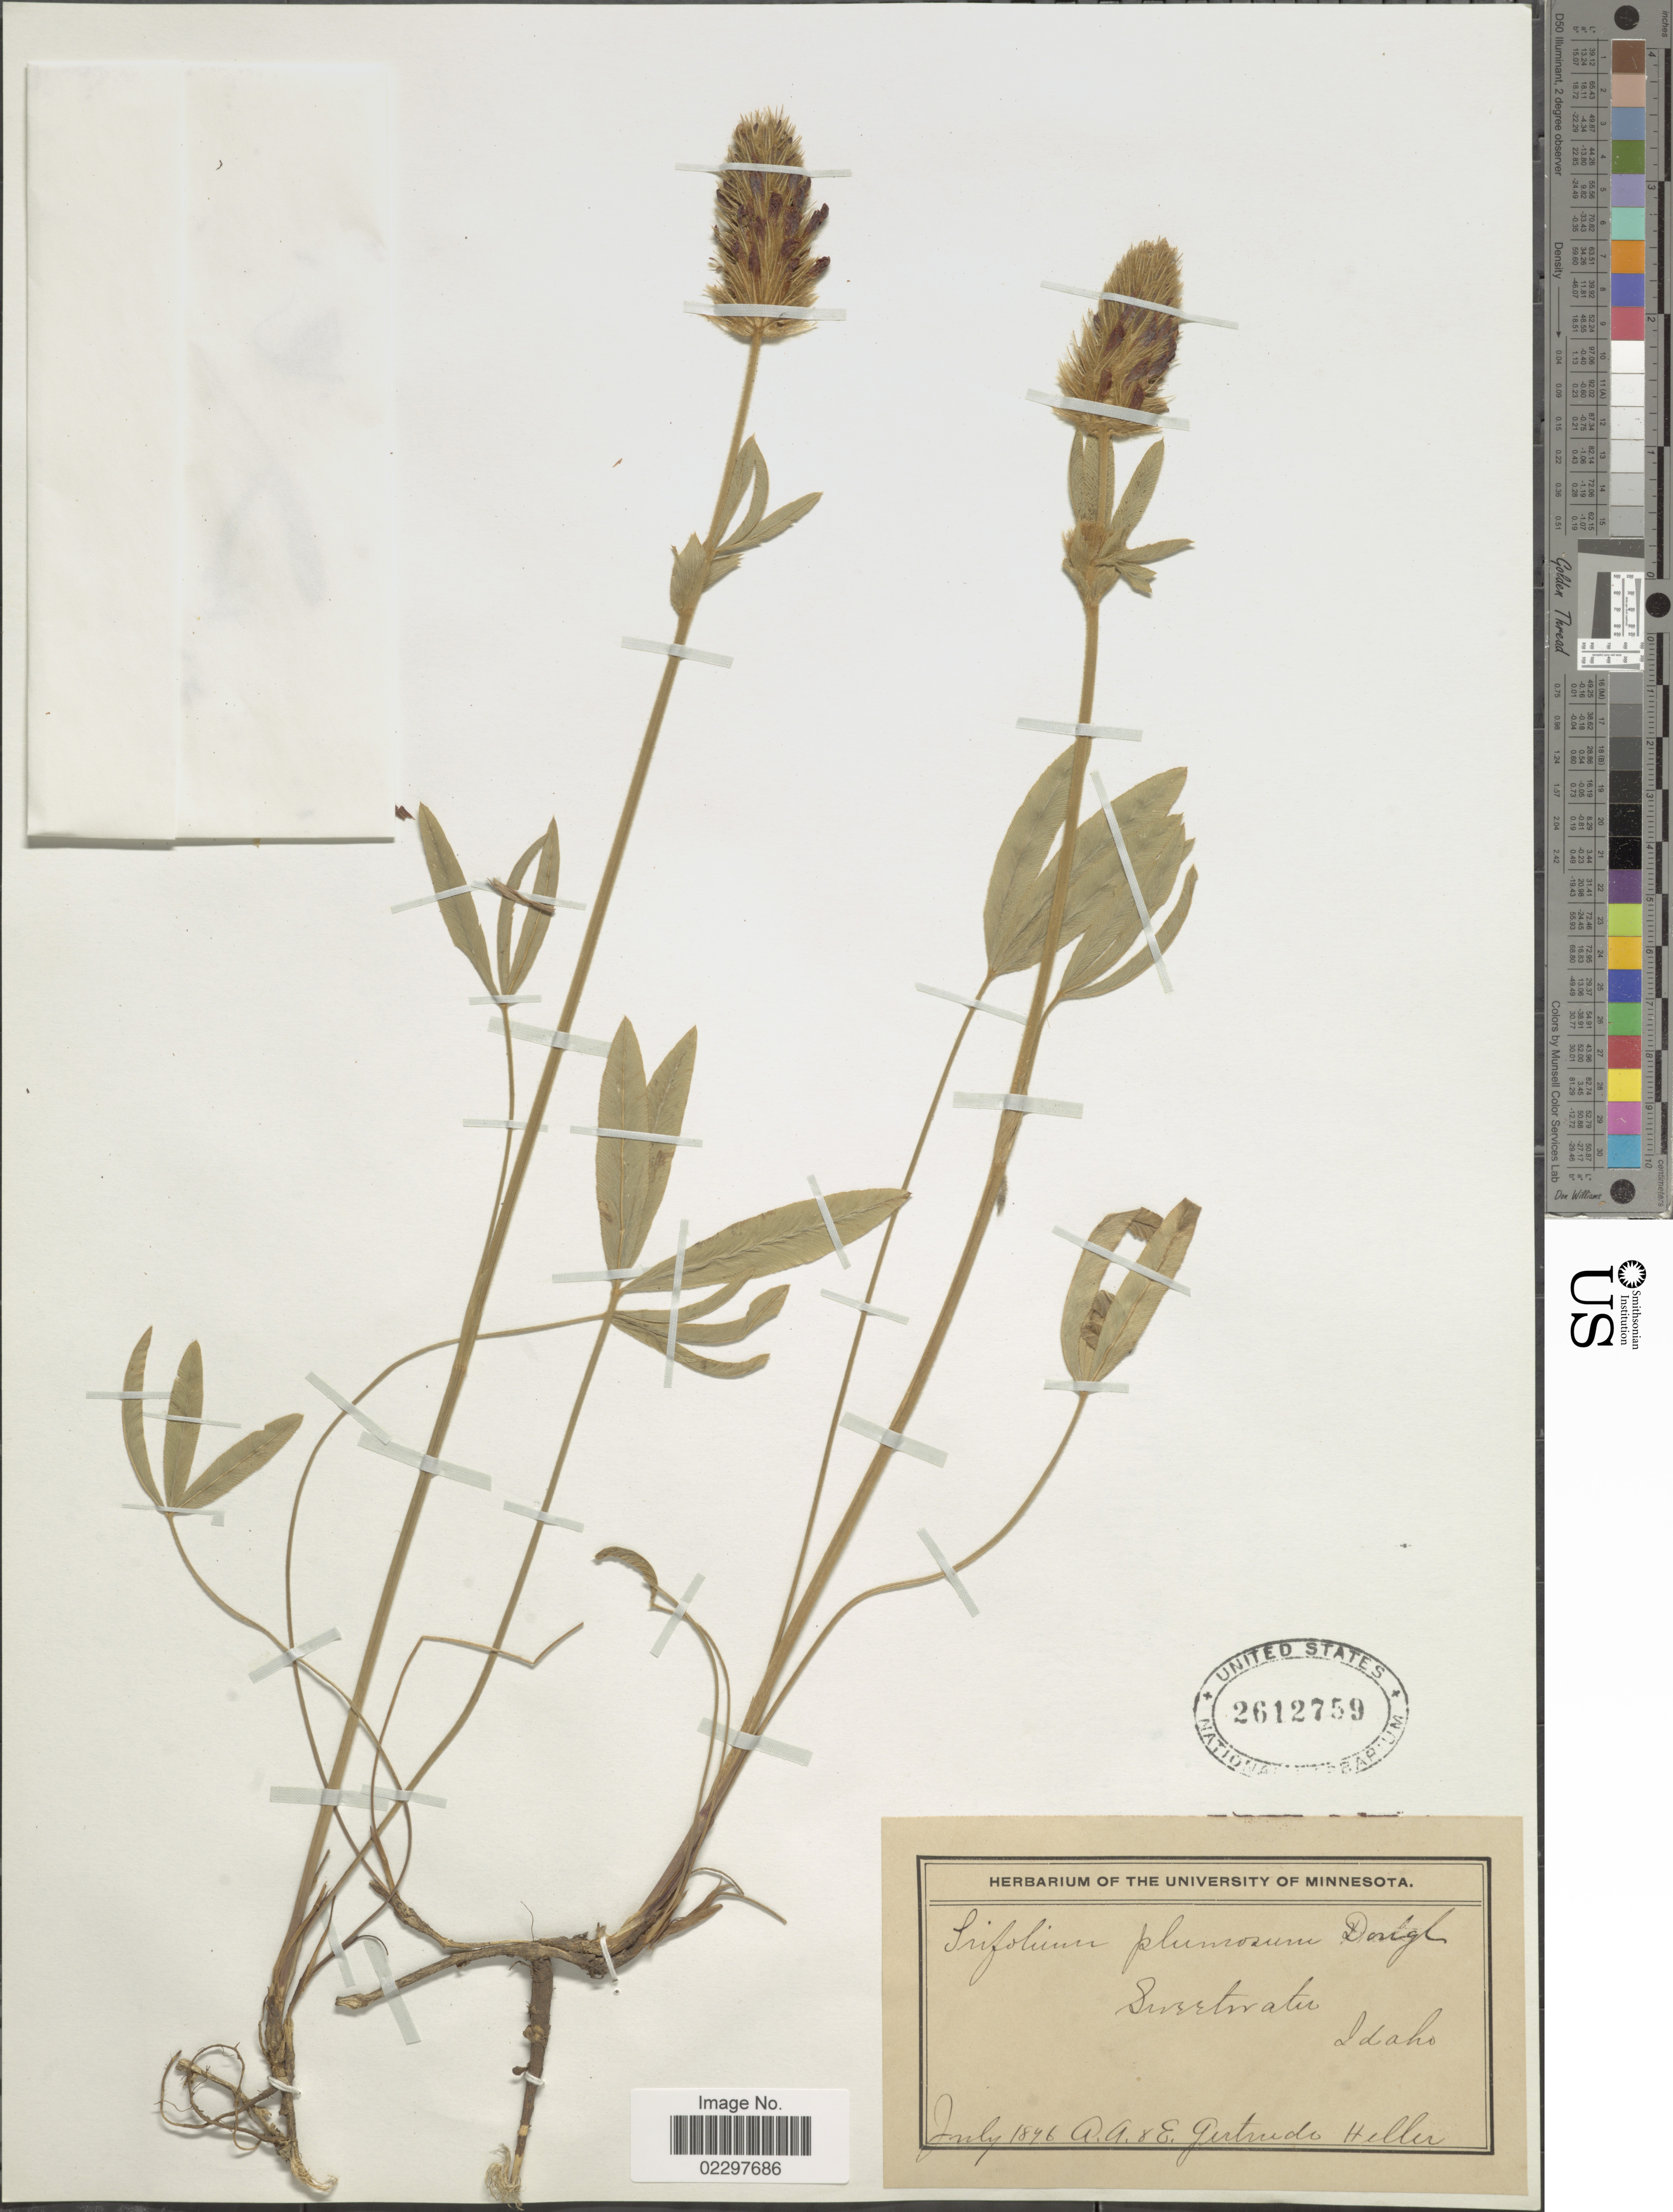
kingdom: Plantae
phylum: Tracheophyta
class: Magnoliopsida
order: Fabales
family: Fabaceae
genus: Trifolium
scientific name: Trifolium plumosum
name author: Hook.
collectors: A. A. Heller & E. G. Heller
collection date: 1896-07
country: United States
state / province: Idaho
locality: Sweetwater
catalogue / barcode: US 2612759